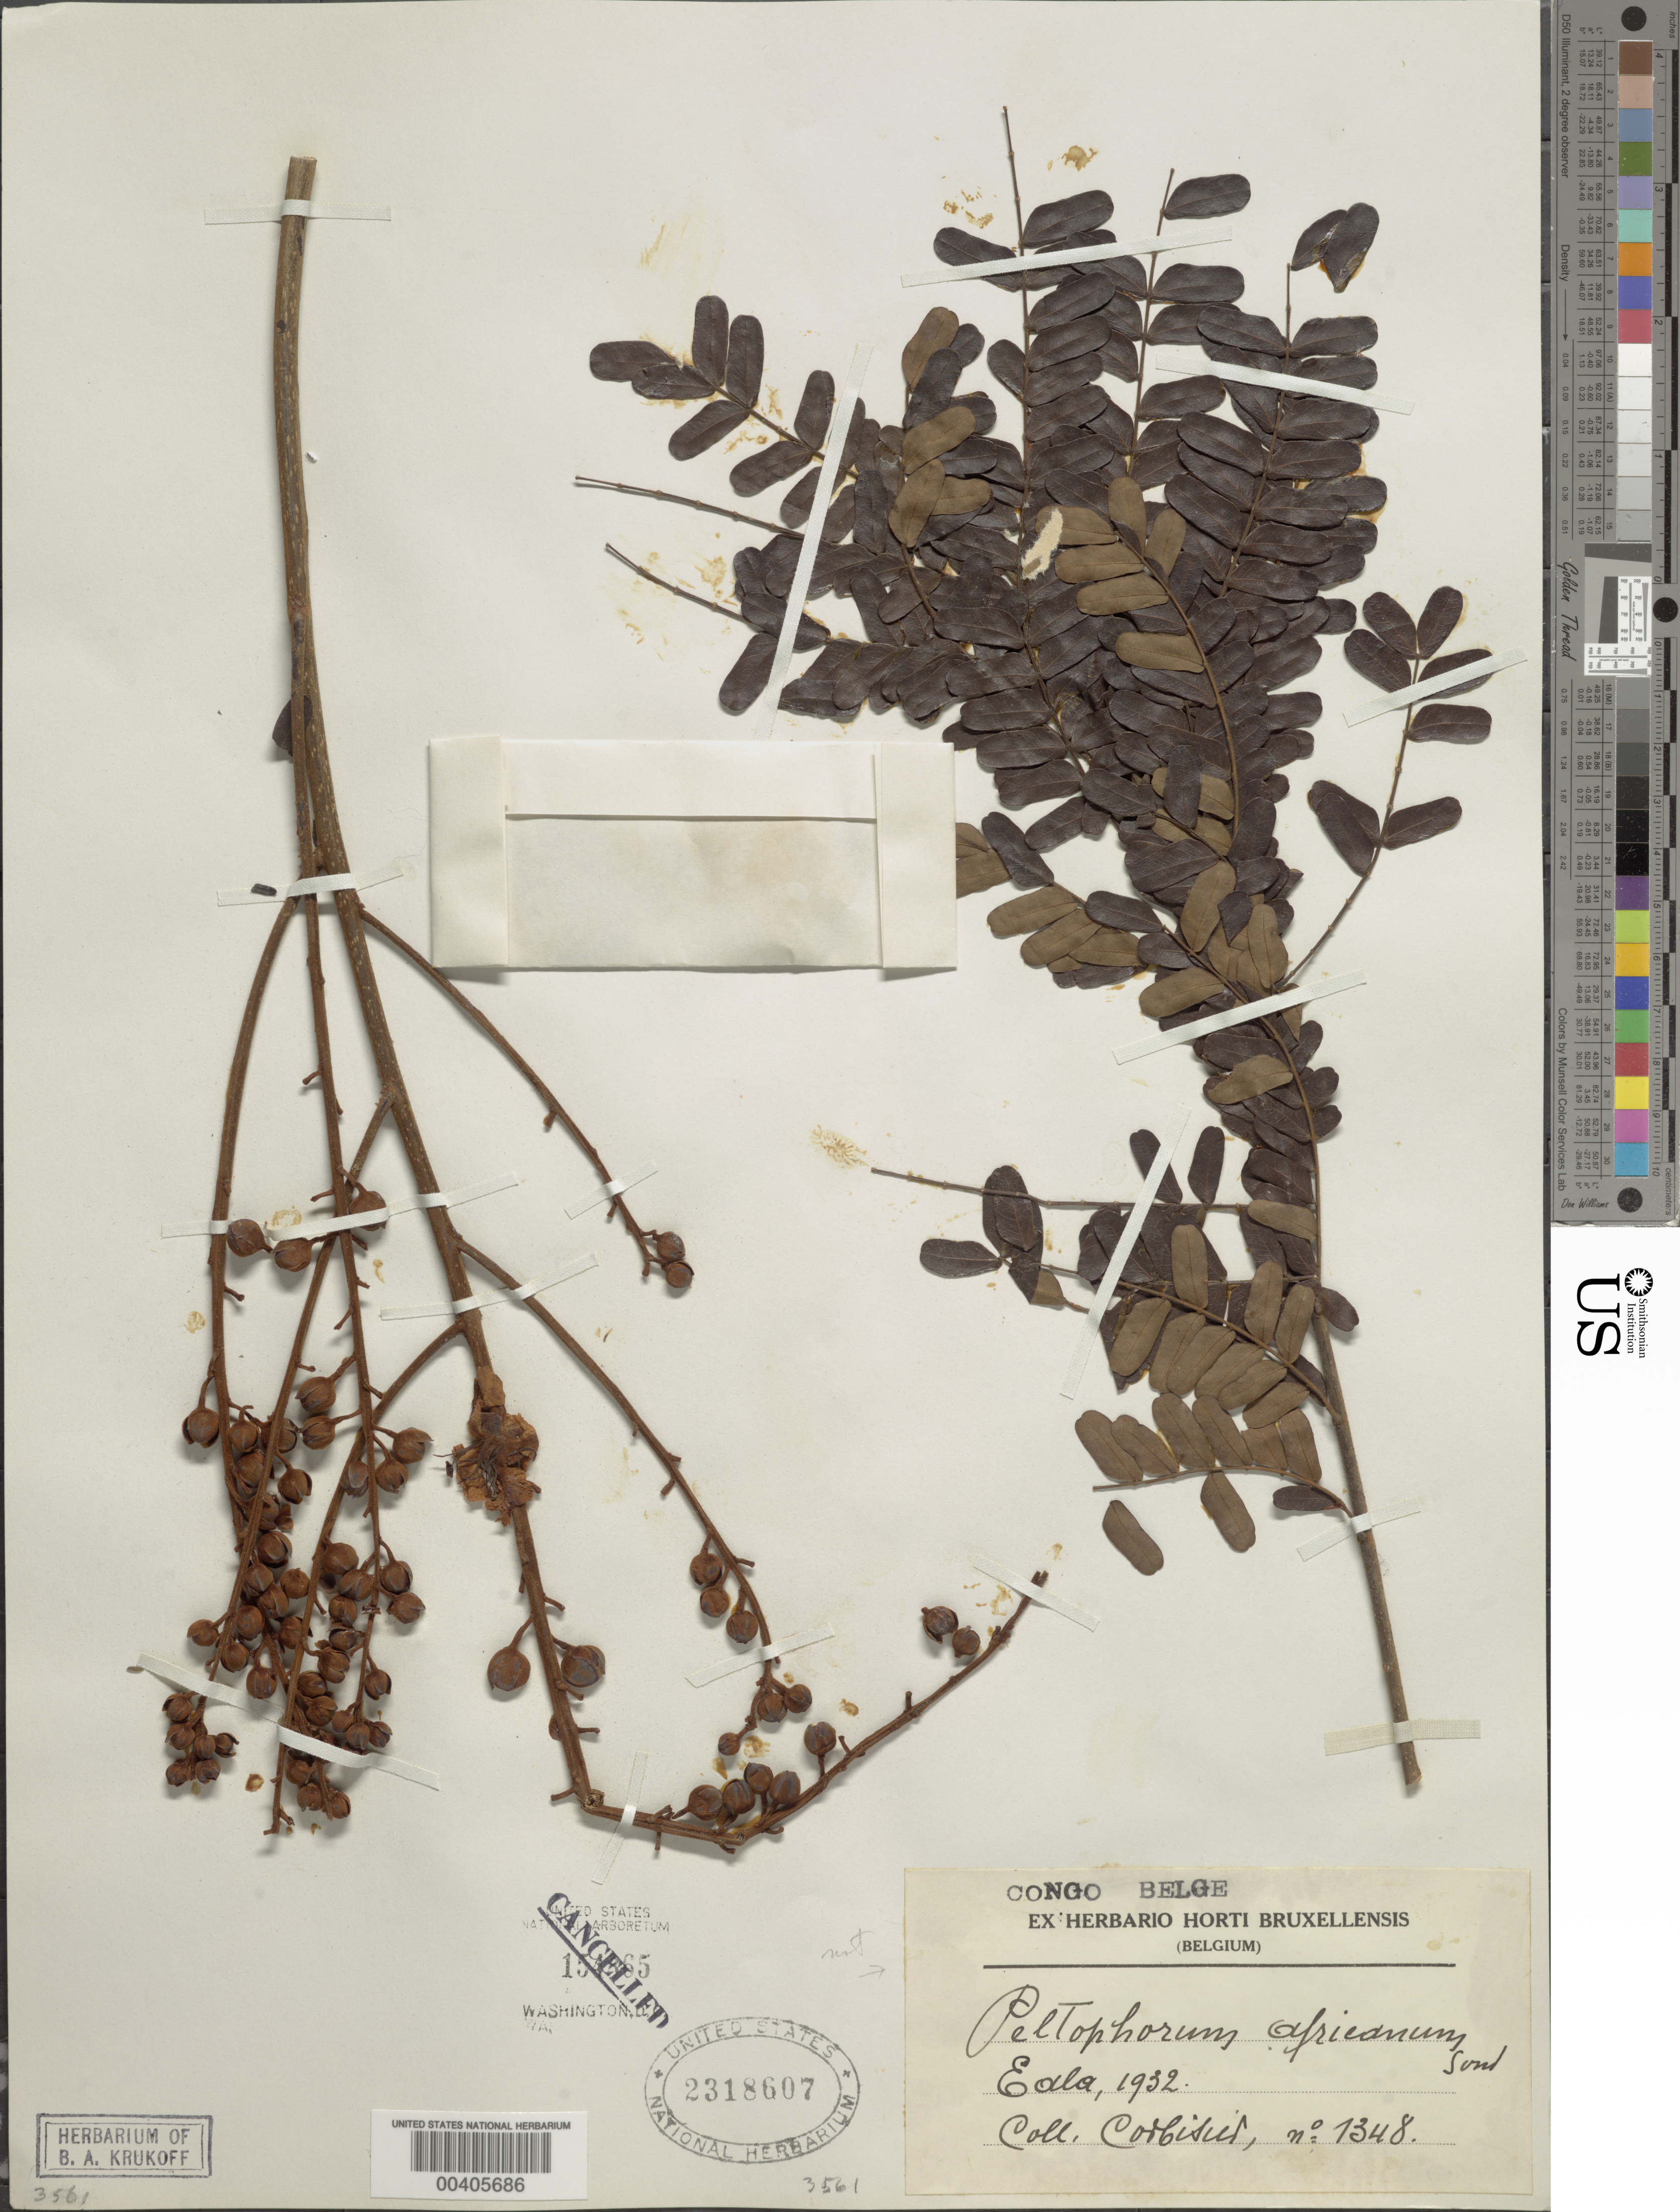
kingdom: Plantae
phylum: Tracheophyta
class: Magnoliopsida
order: Fabales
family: Fabaceae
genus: Peltophorum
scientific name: Peltophorum sp.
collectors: A. Corbisier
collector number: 1348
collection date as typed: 1932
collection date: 1932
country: Congo, Democratic Republic of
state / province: Équateur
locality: Eala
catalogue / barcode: US 2318607